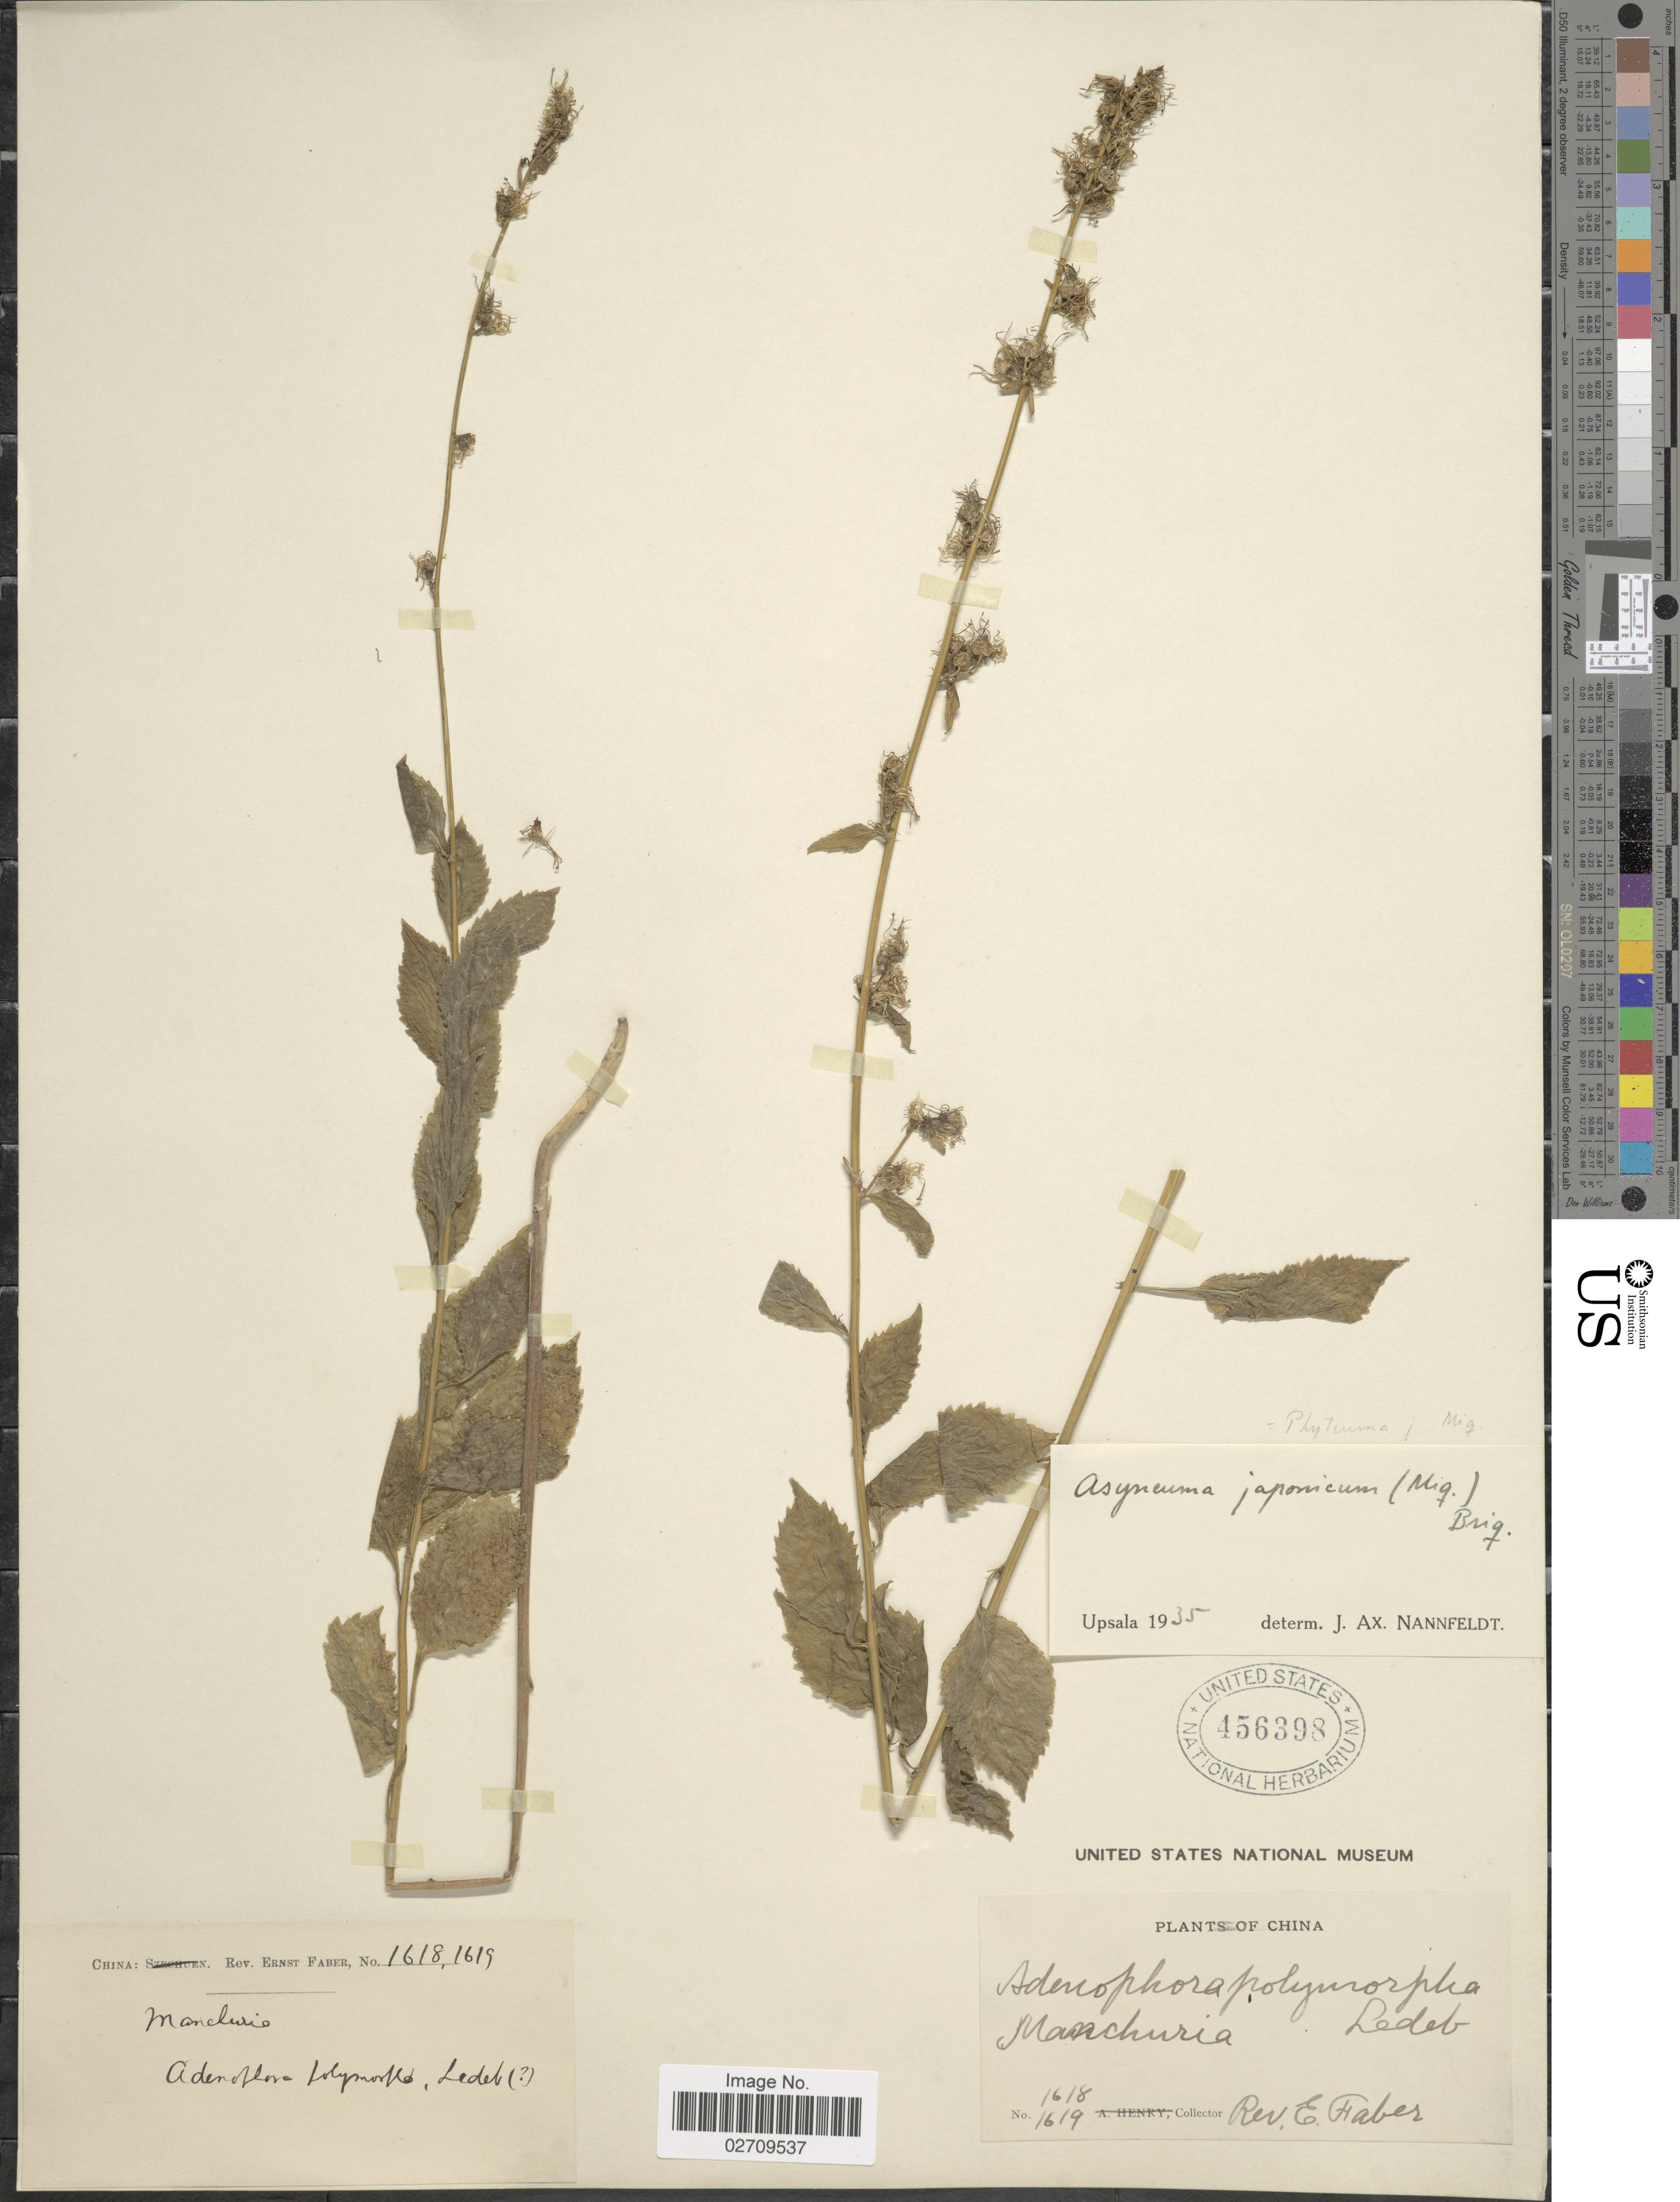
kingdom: Plantae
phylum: Tracheophyta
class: Magnoliopsida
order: Asterales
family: Campanulaceae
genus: Asyneuma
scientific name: Asyneuma japonicum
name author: (Wall.) Briq.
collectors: E. Faber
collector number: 1618/1619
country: China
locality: Manchuria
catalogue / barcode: US 456398